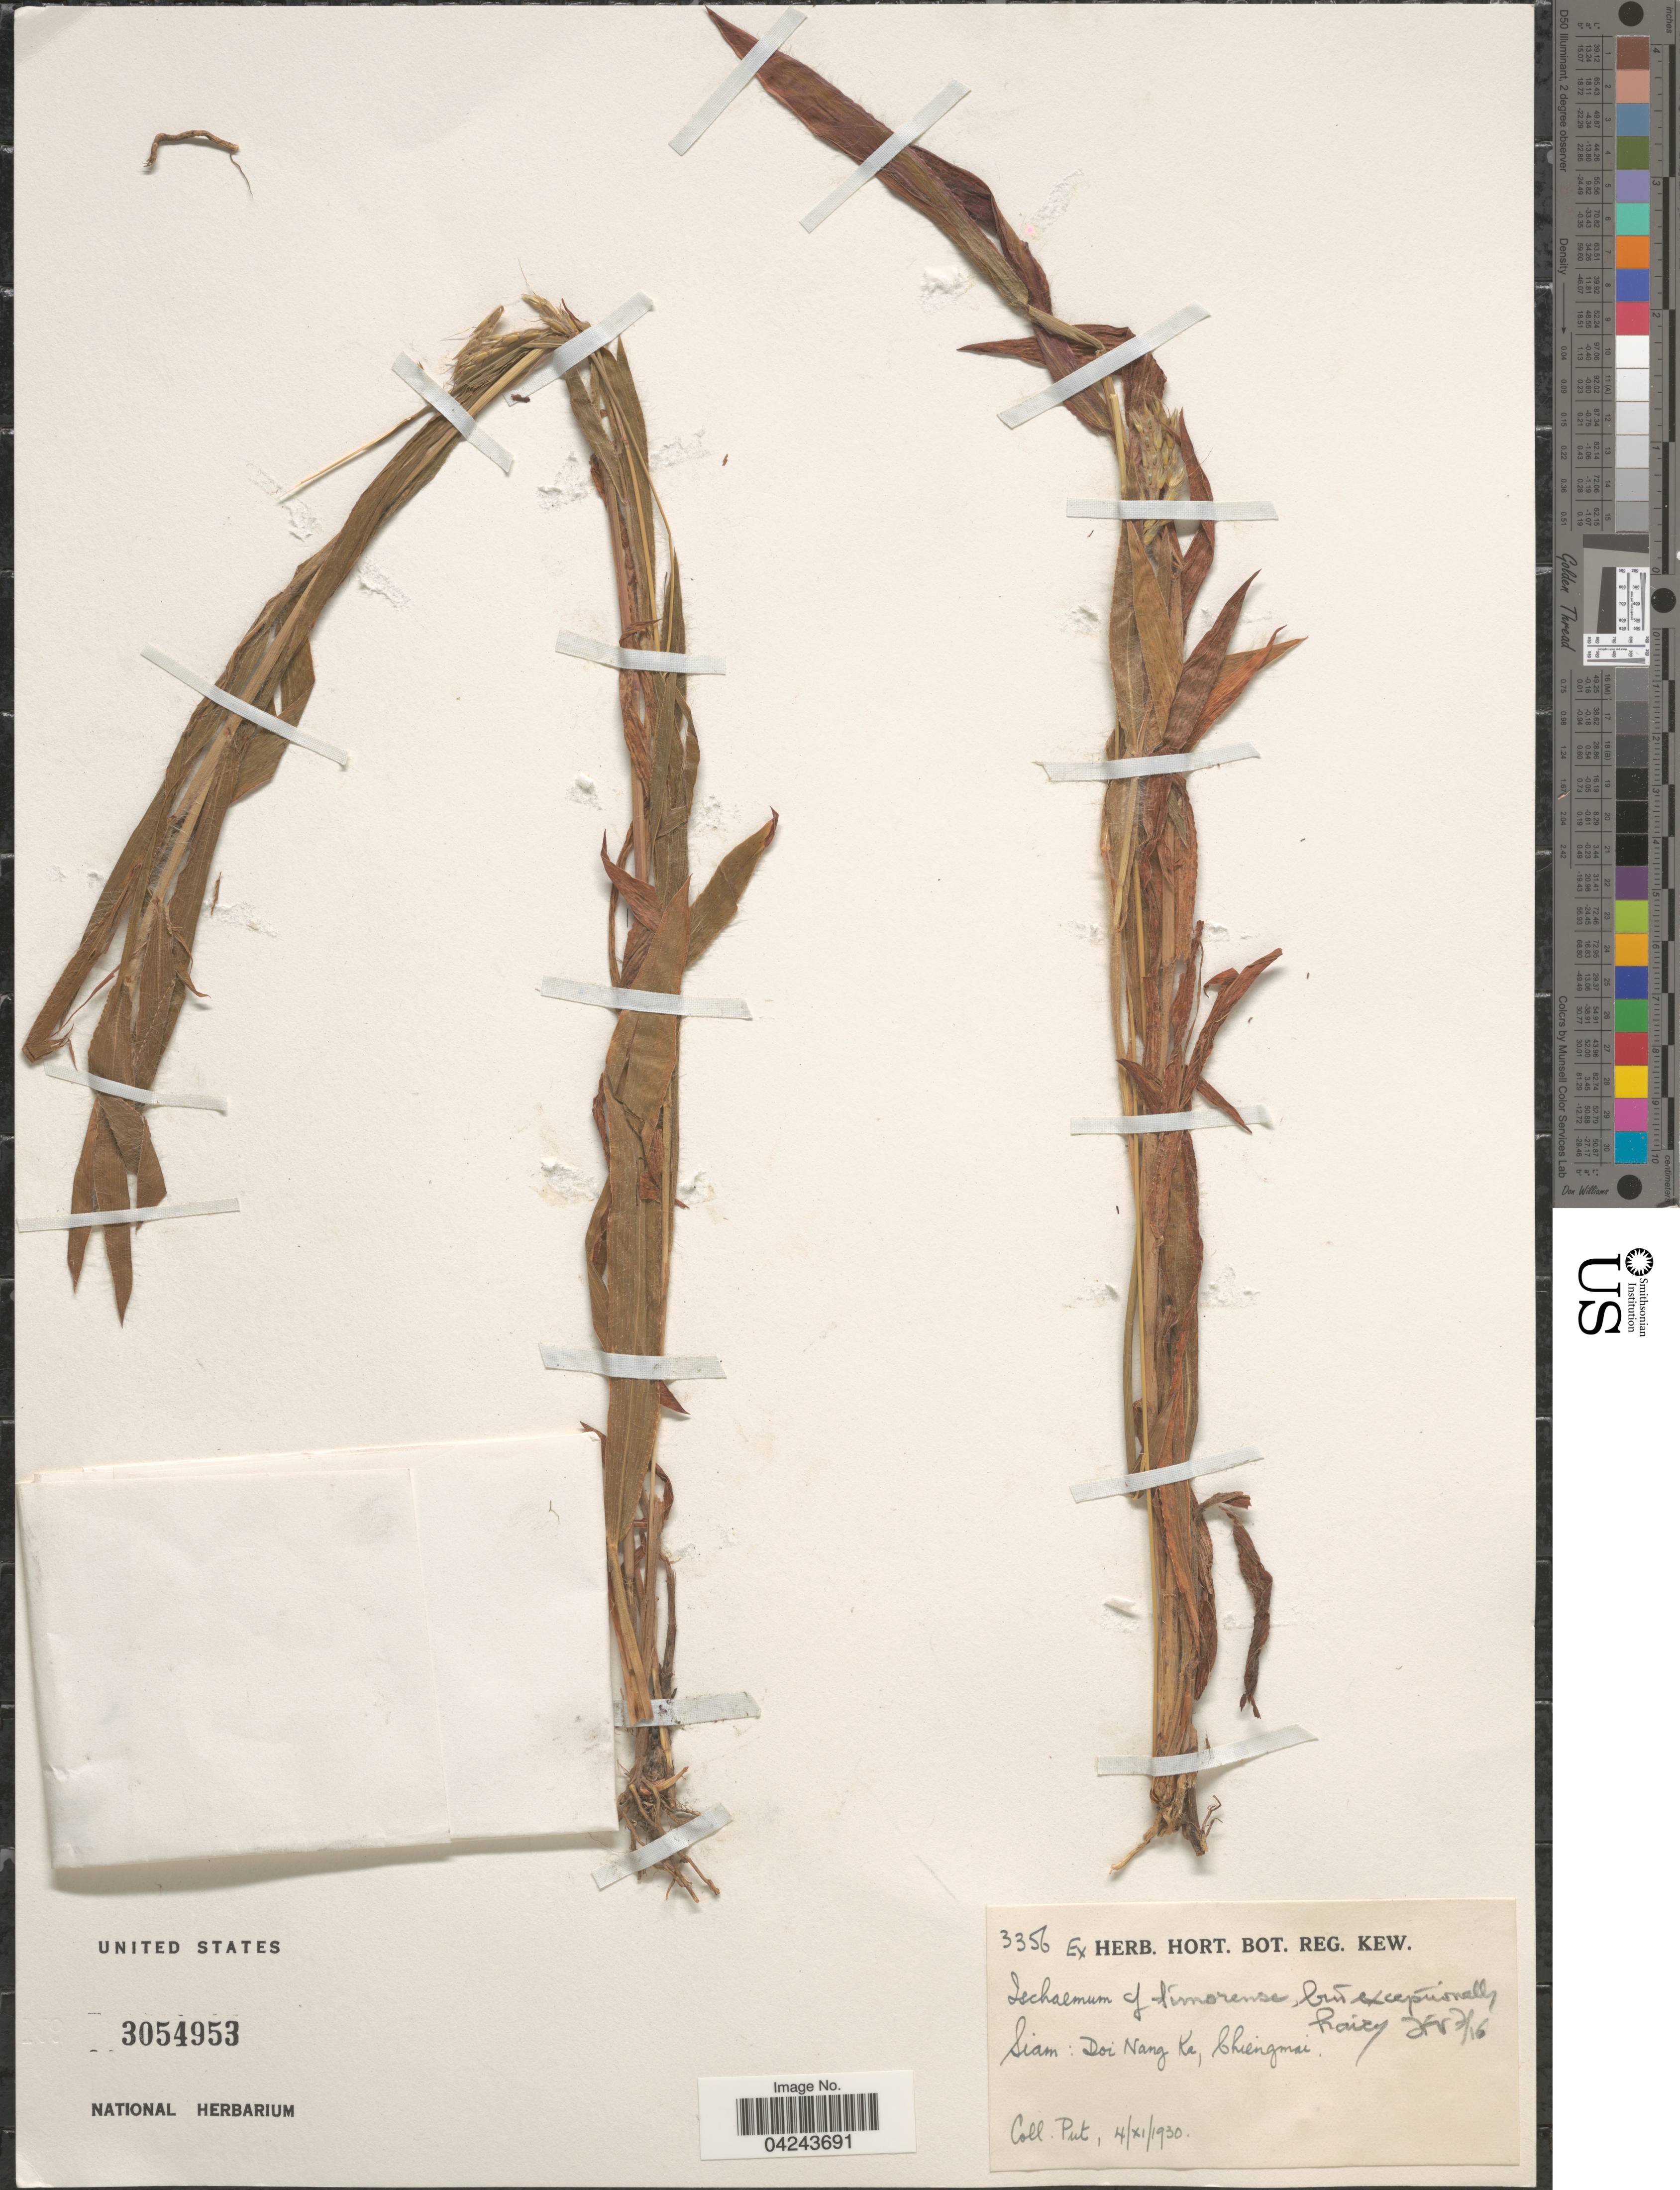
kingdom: Plantae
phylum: Tracheophyta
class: Liliopsida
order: Poales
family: Poaceae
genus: Ischaemum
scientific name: Ischaemum timorense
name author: Kunth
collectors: -. Put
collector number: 3356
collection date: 1930-11-04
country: Thailand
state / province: Chiang Mai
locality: Siam: Doi Nang Ka, Chiengmai.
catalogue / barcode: US 3054953